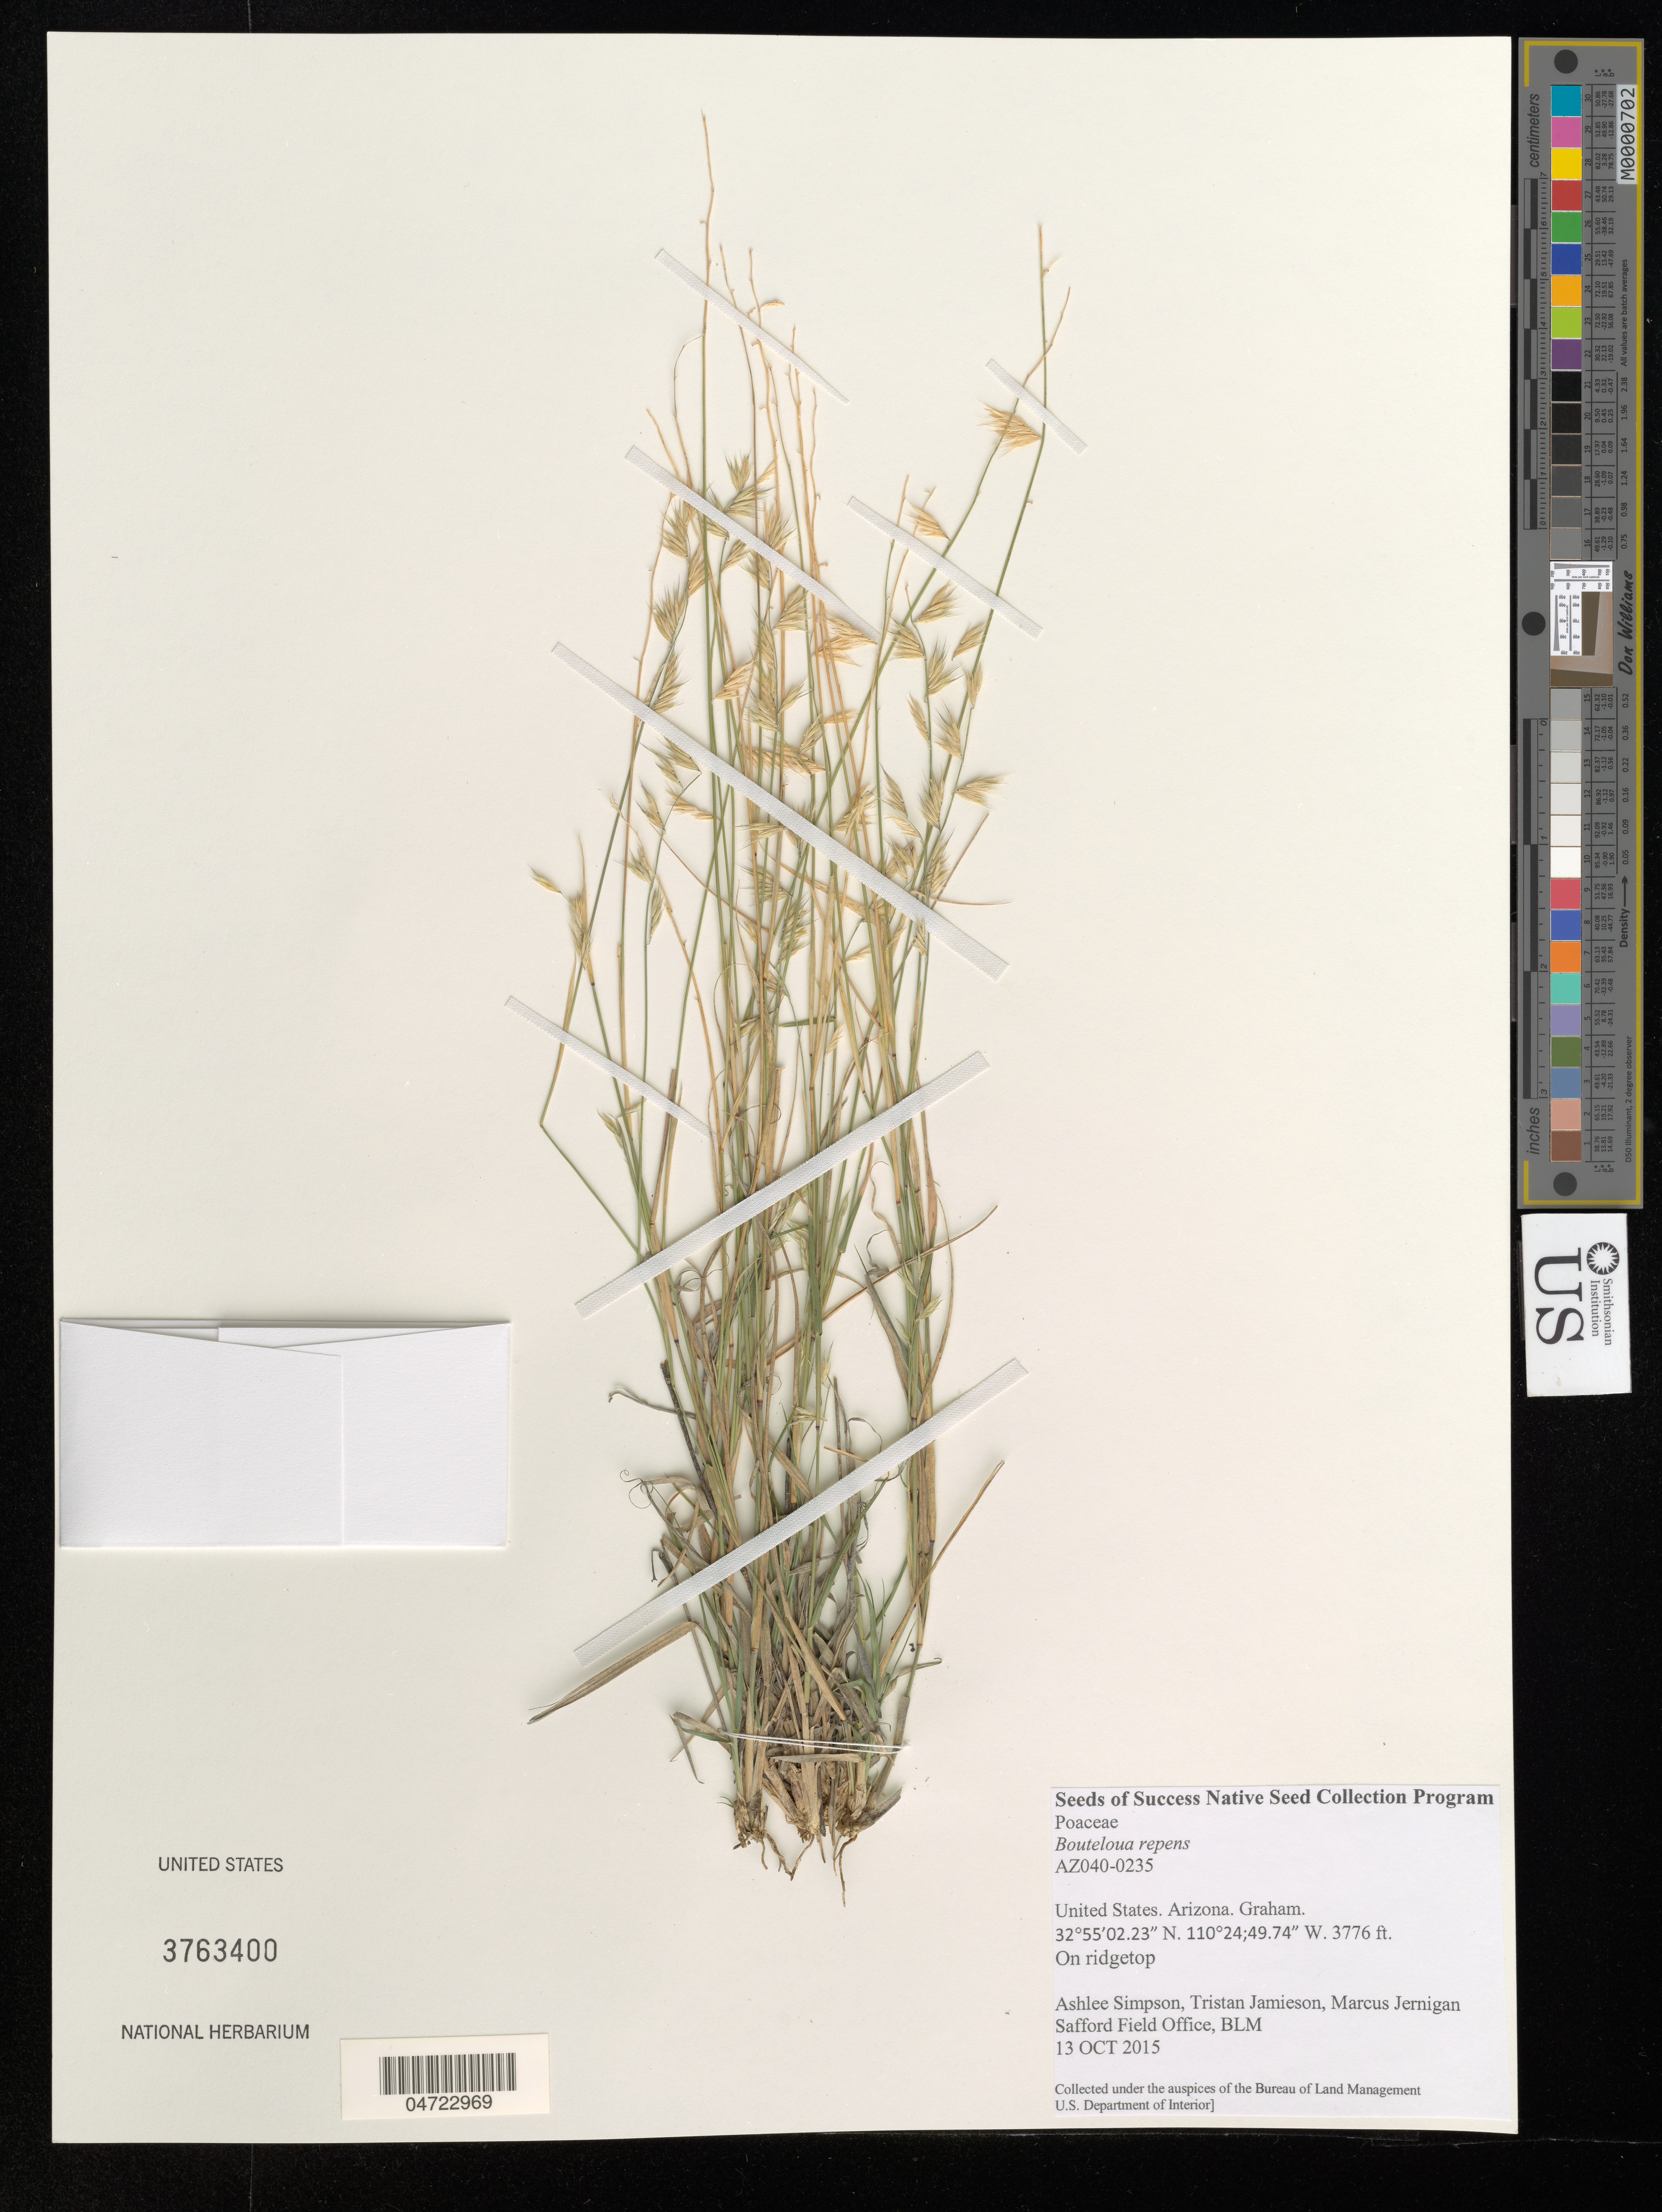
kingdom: Plantae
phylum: Tracheophyta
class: Liliopsida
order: Poales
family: Poaceae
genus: Bouteloua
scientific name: Bouteloua repens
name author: (Kunth) Scribn. & Merr.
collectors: A. Simpson, T. Jamieson & M. Jernigan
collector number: AZ040-0235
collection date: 2015-10-13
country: United States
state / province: Arizona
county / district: Graham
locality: Graham. On ridgetop.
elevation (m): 1151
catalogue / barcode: US 3763400